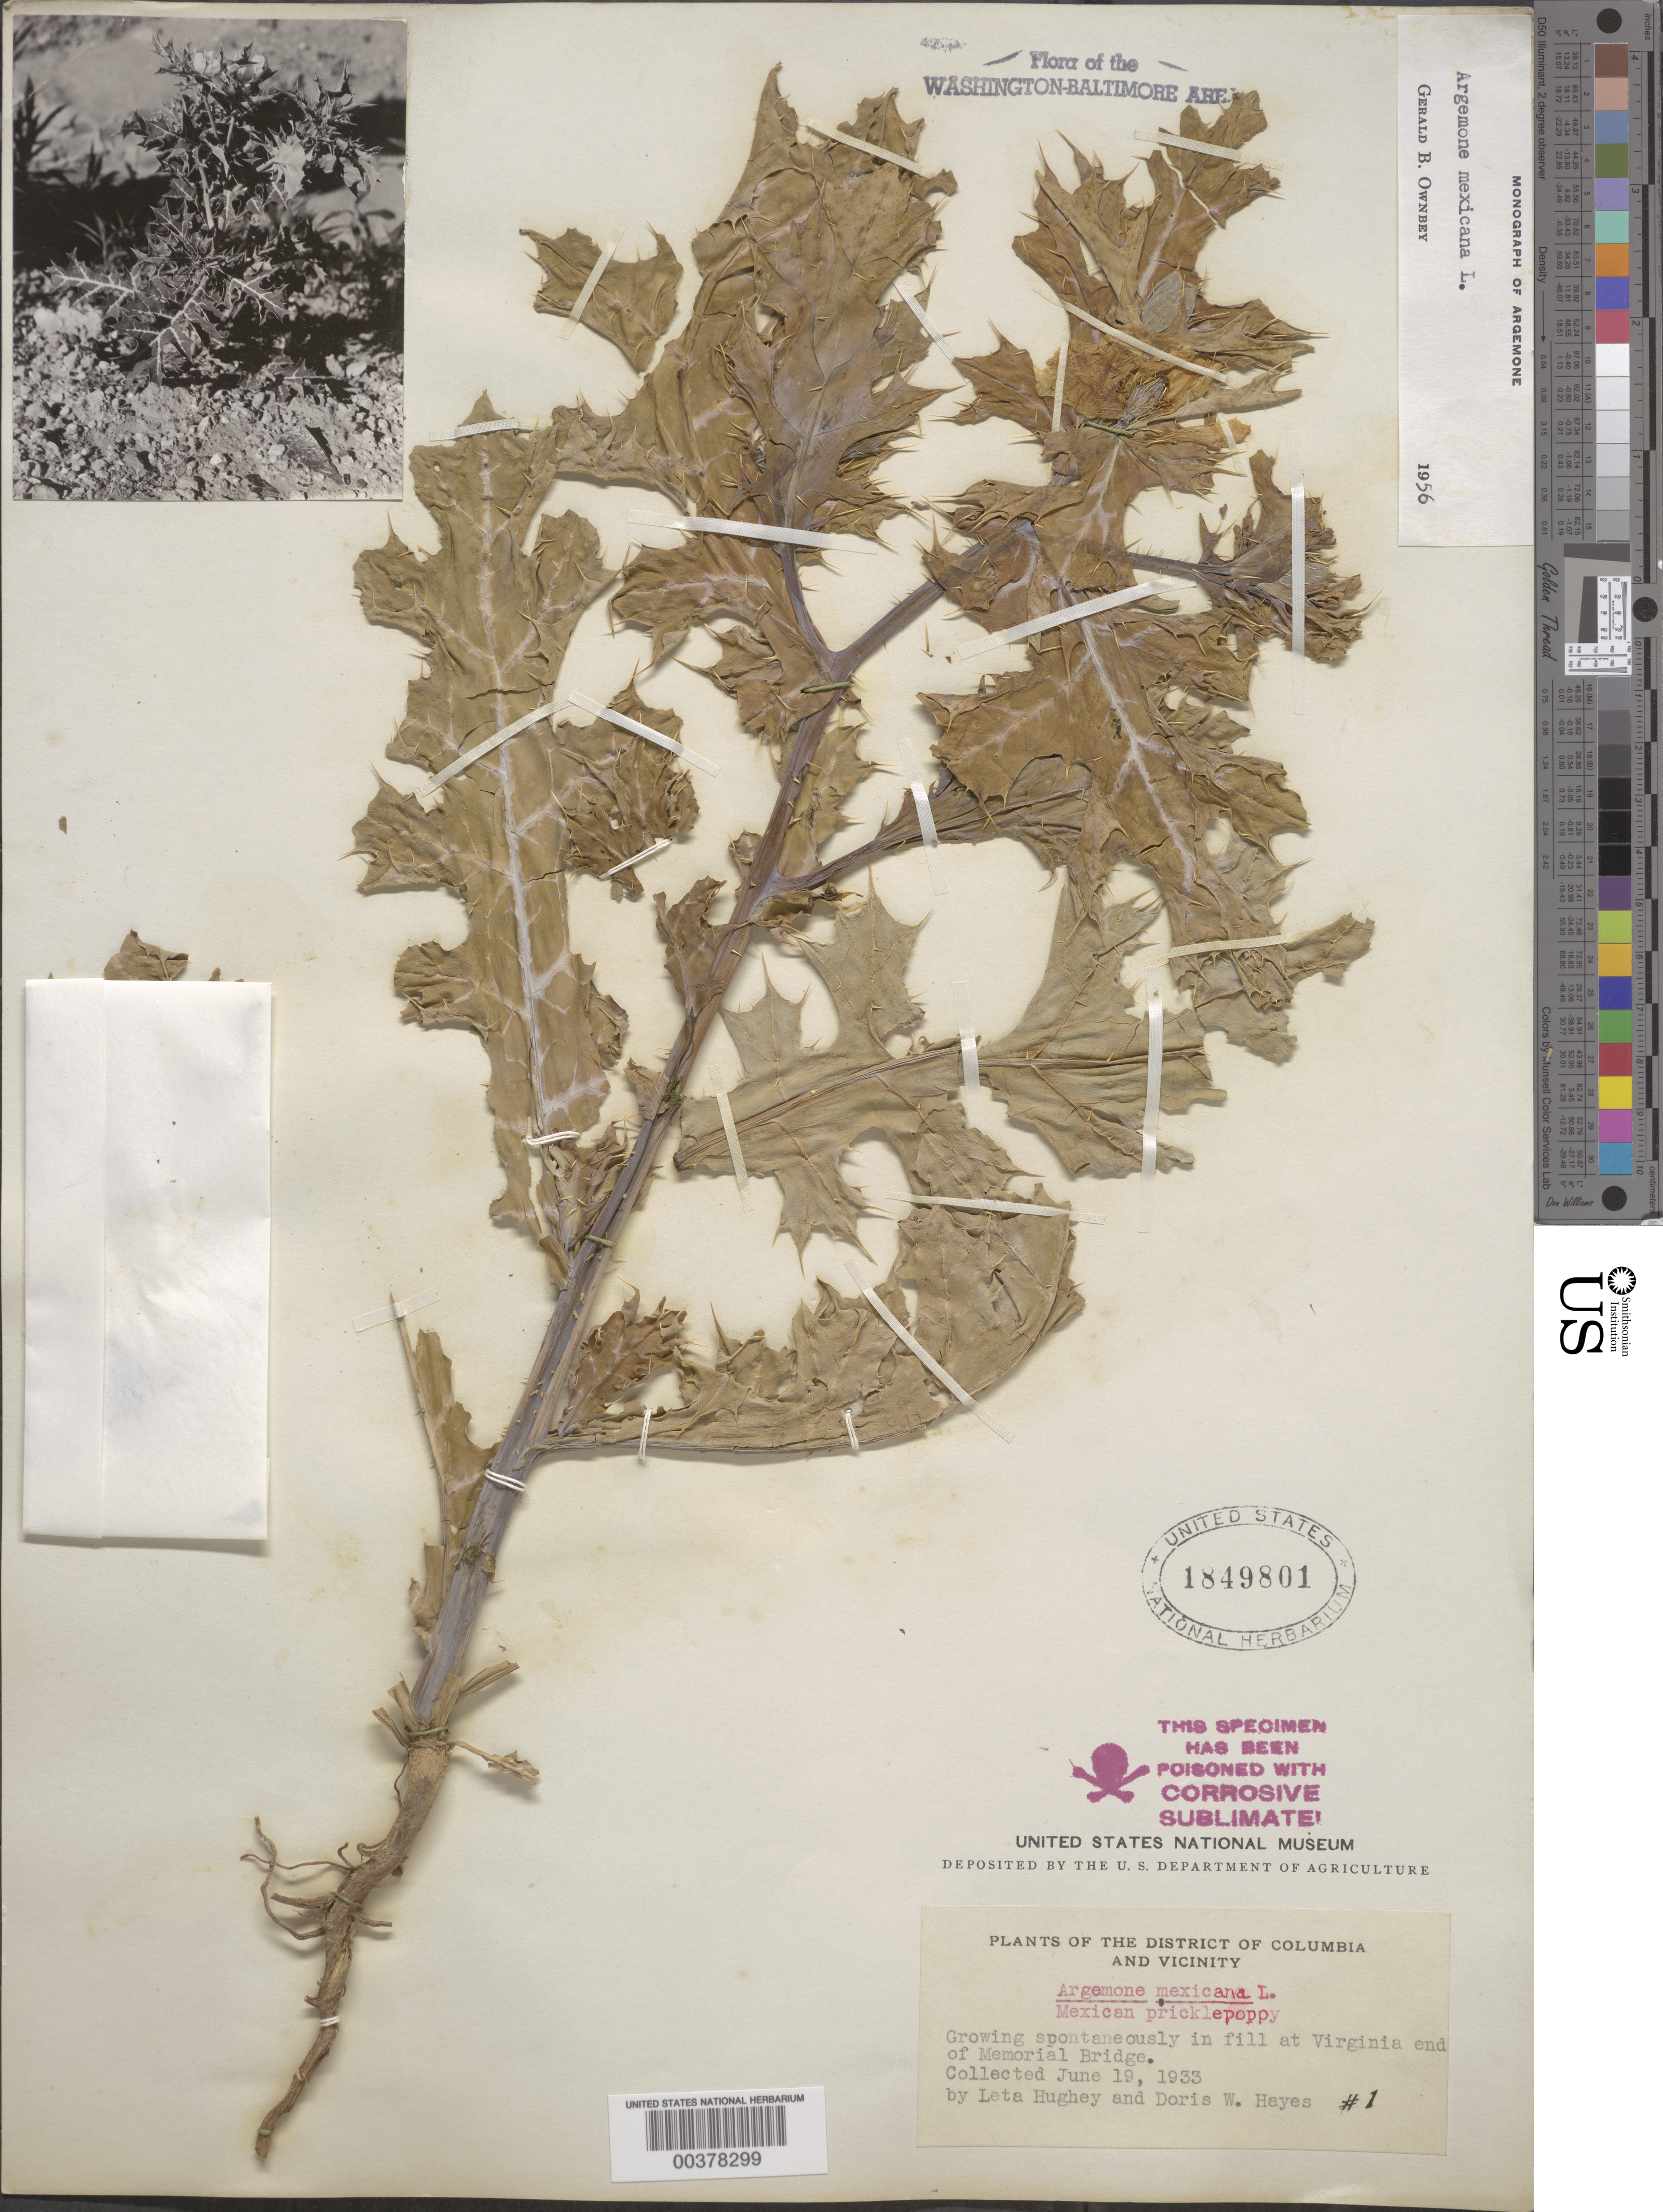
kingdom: Plantae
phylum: Tracheophyta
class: Magnoliopsida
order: Ranunculales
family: Papaveraceae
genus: Argemone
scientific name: Argemone mexicana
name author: L.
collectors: L. Hughey & D. W. Hayes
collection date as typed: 19 Jun 1953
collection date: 1953-06-19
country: United States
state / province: Virginia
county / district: Arlington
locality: Memorial Bridge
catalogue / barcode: US 1849801